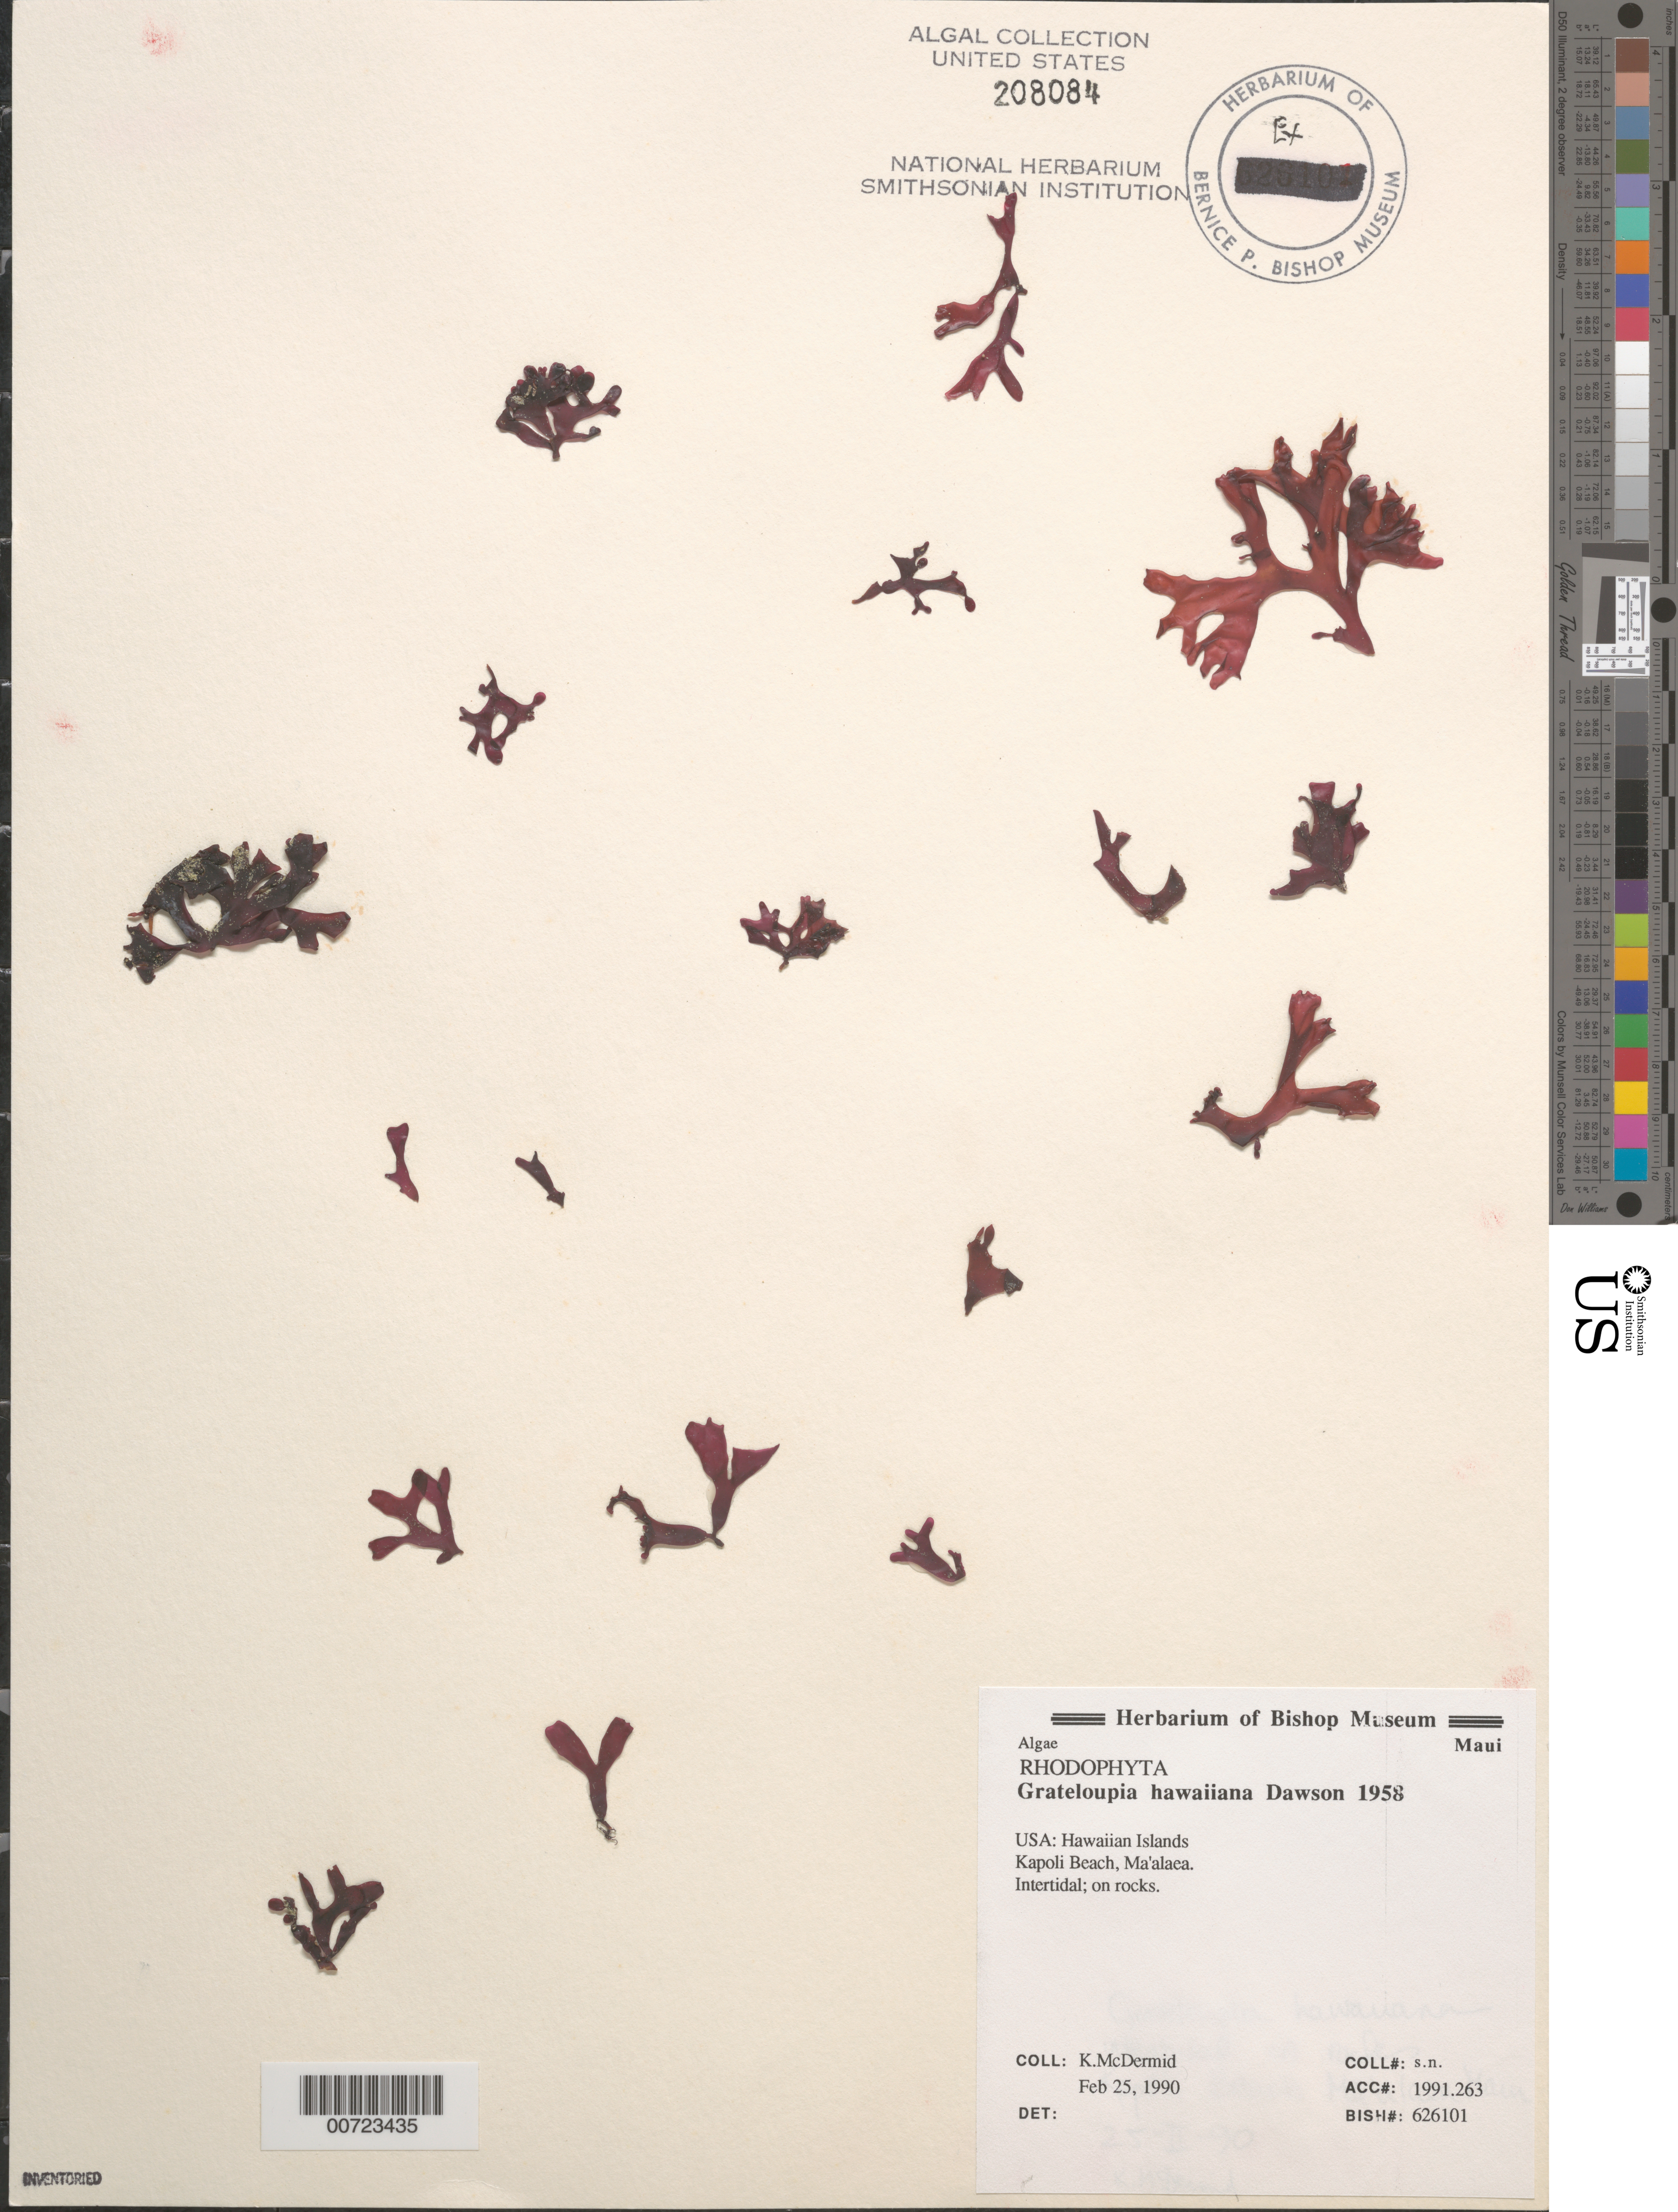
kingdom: Plantae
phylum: Rhodophyta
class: Florideophyceae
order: Halymeniales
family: Halymeniaceae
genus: Grateloupia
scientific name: Grateloupia hawaiiana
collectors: K. McDermid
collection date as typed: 25 Feb 1990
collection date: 1990-02-25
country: United States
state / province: Hawaii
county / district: Maui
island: Maui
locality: Kapoli Beach, Ma'a'aea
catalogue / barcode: US 208084